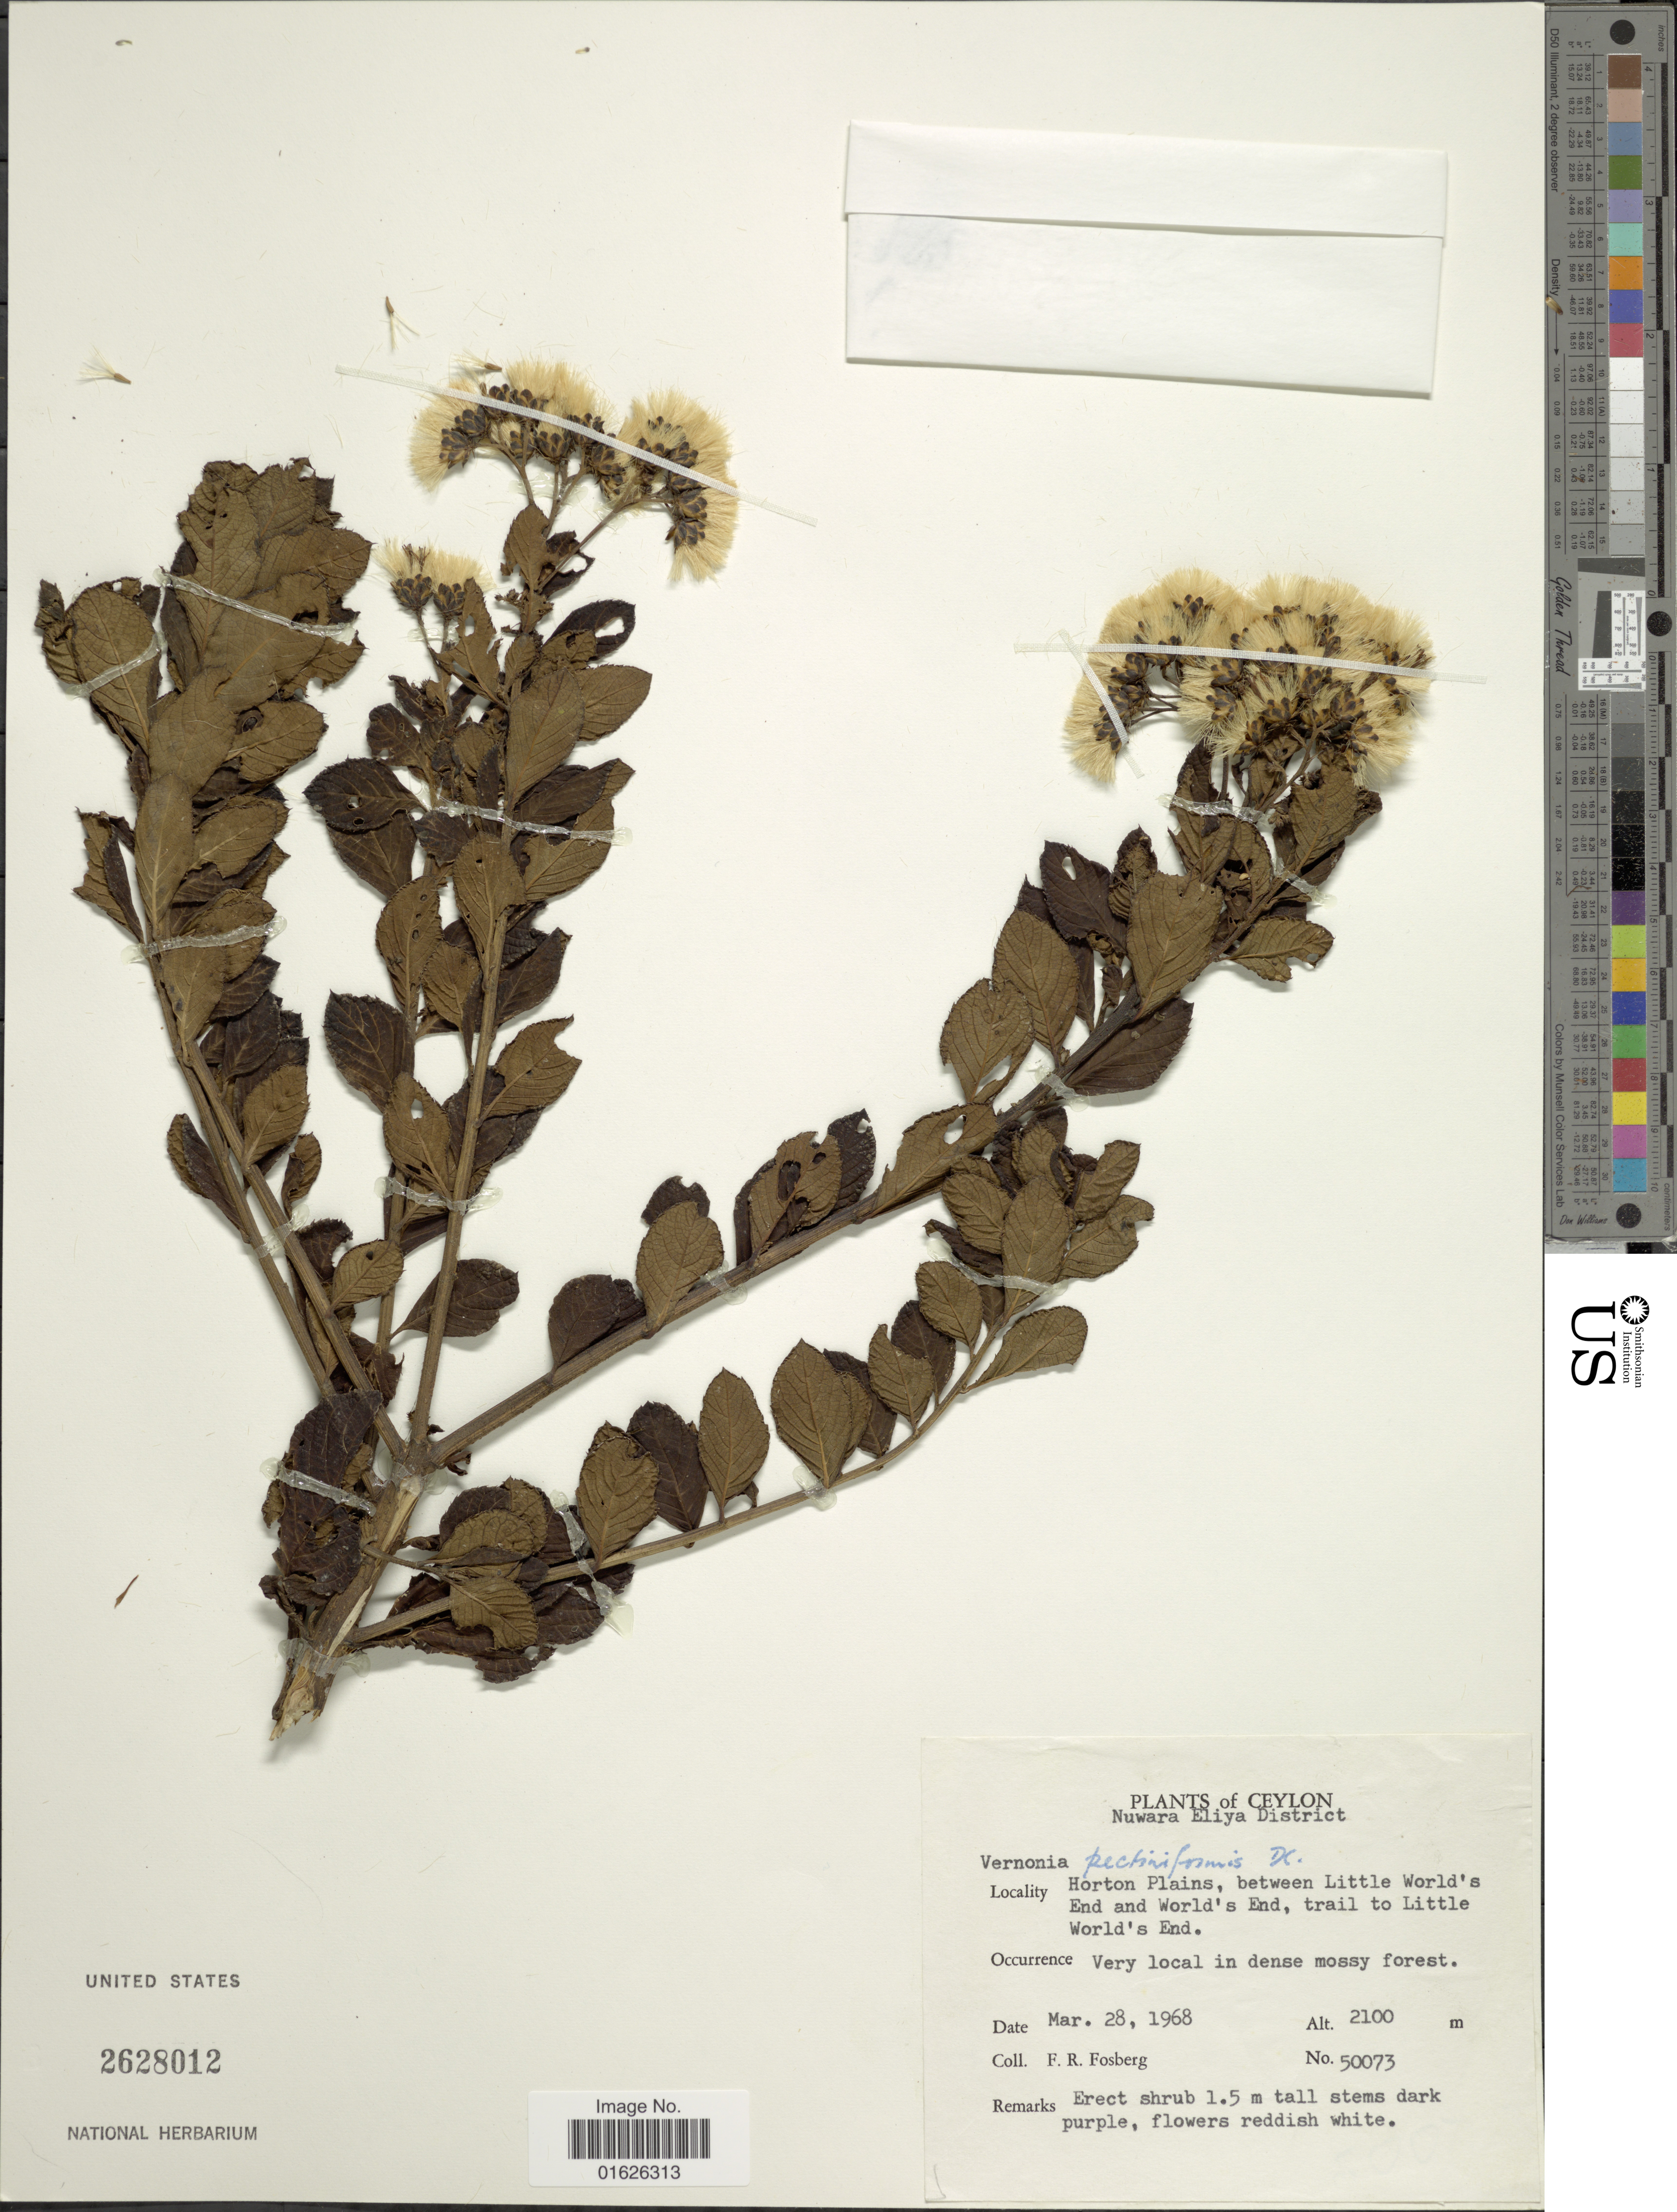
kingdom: Plantae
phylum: Tracheophyta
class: Magnoliopsida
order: Asterales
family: Asteraceae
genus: Gymnanthemum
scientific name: Gymnanthemum pectiniforme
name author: (DC. in Wight) H. Rob.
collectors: F. R. Fosberg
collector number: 50073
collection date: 1968-03-28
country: Sri Lanka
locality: Ceylon, Nuwara, Eliya District, Horton Plains, between Little World's End and World's End, trail to Little World's End.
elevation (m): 2100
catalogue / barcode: US 2628012